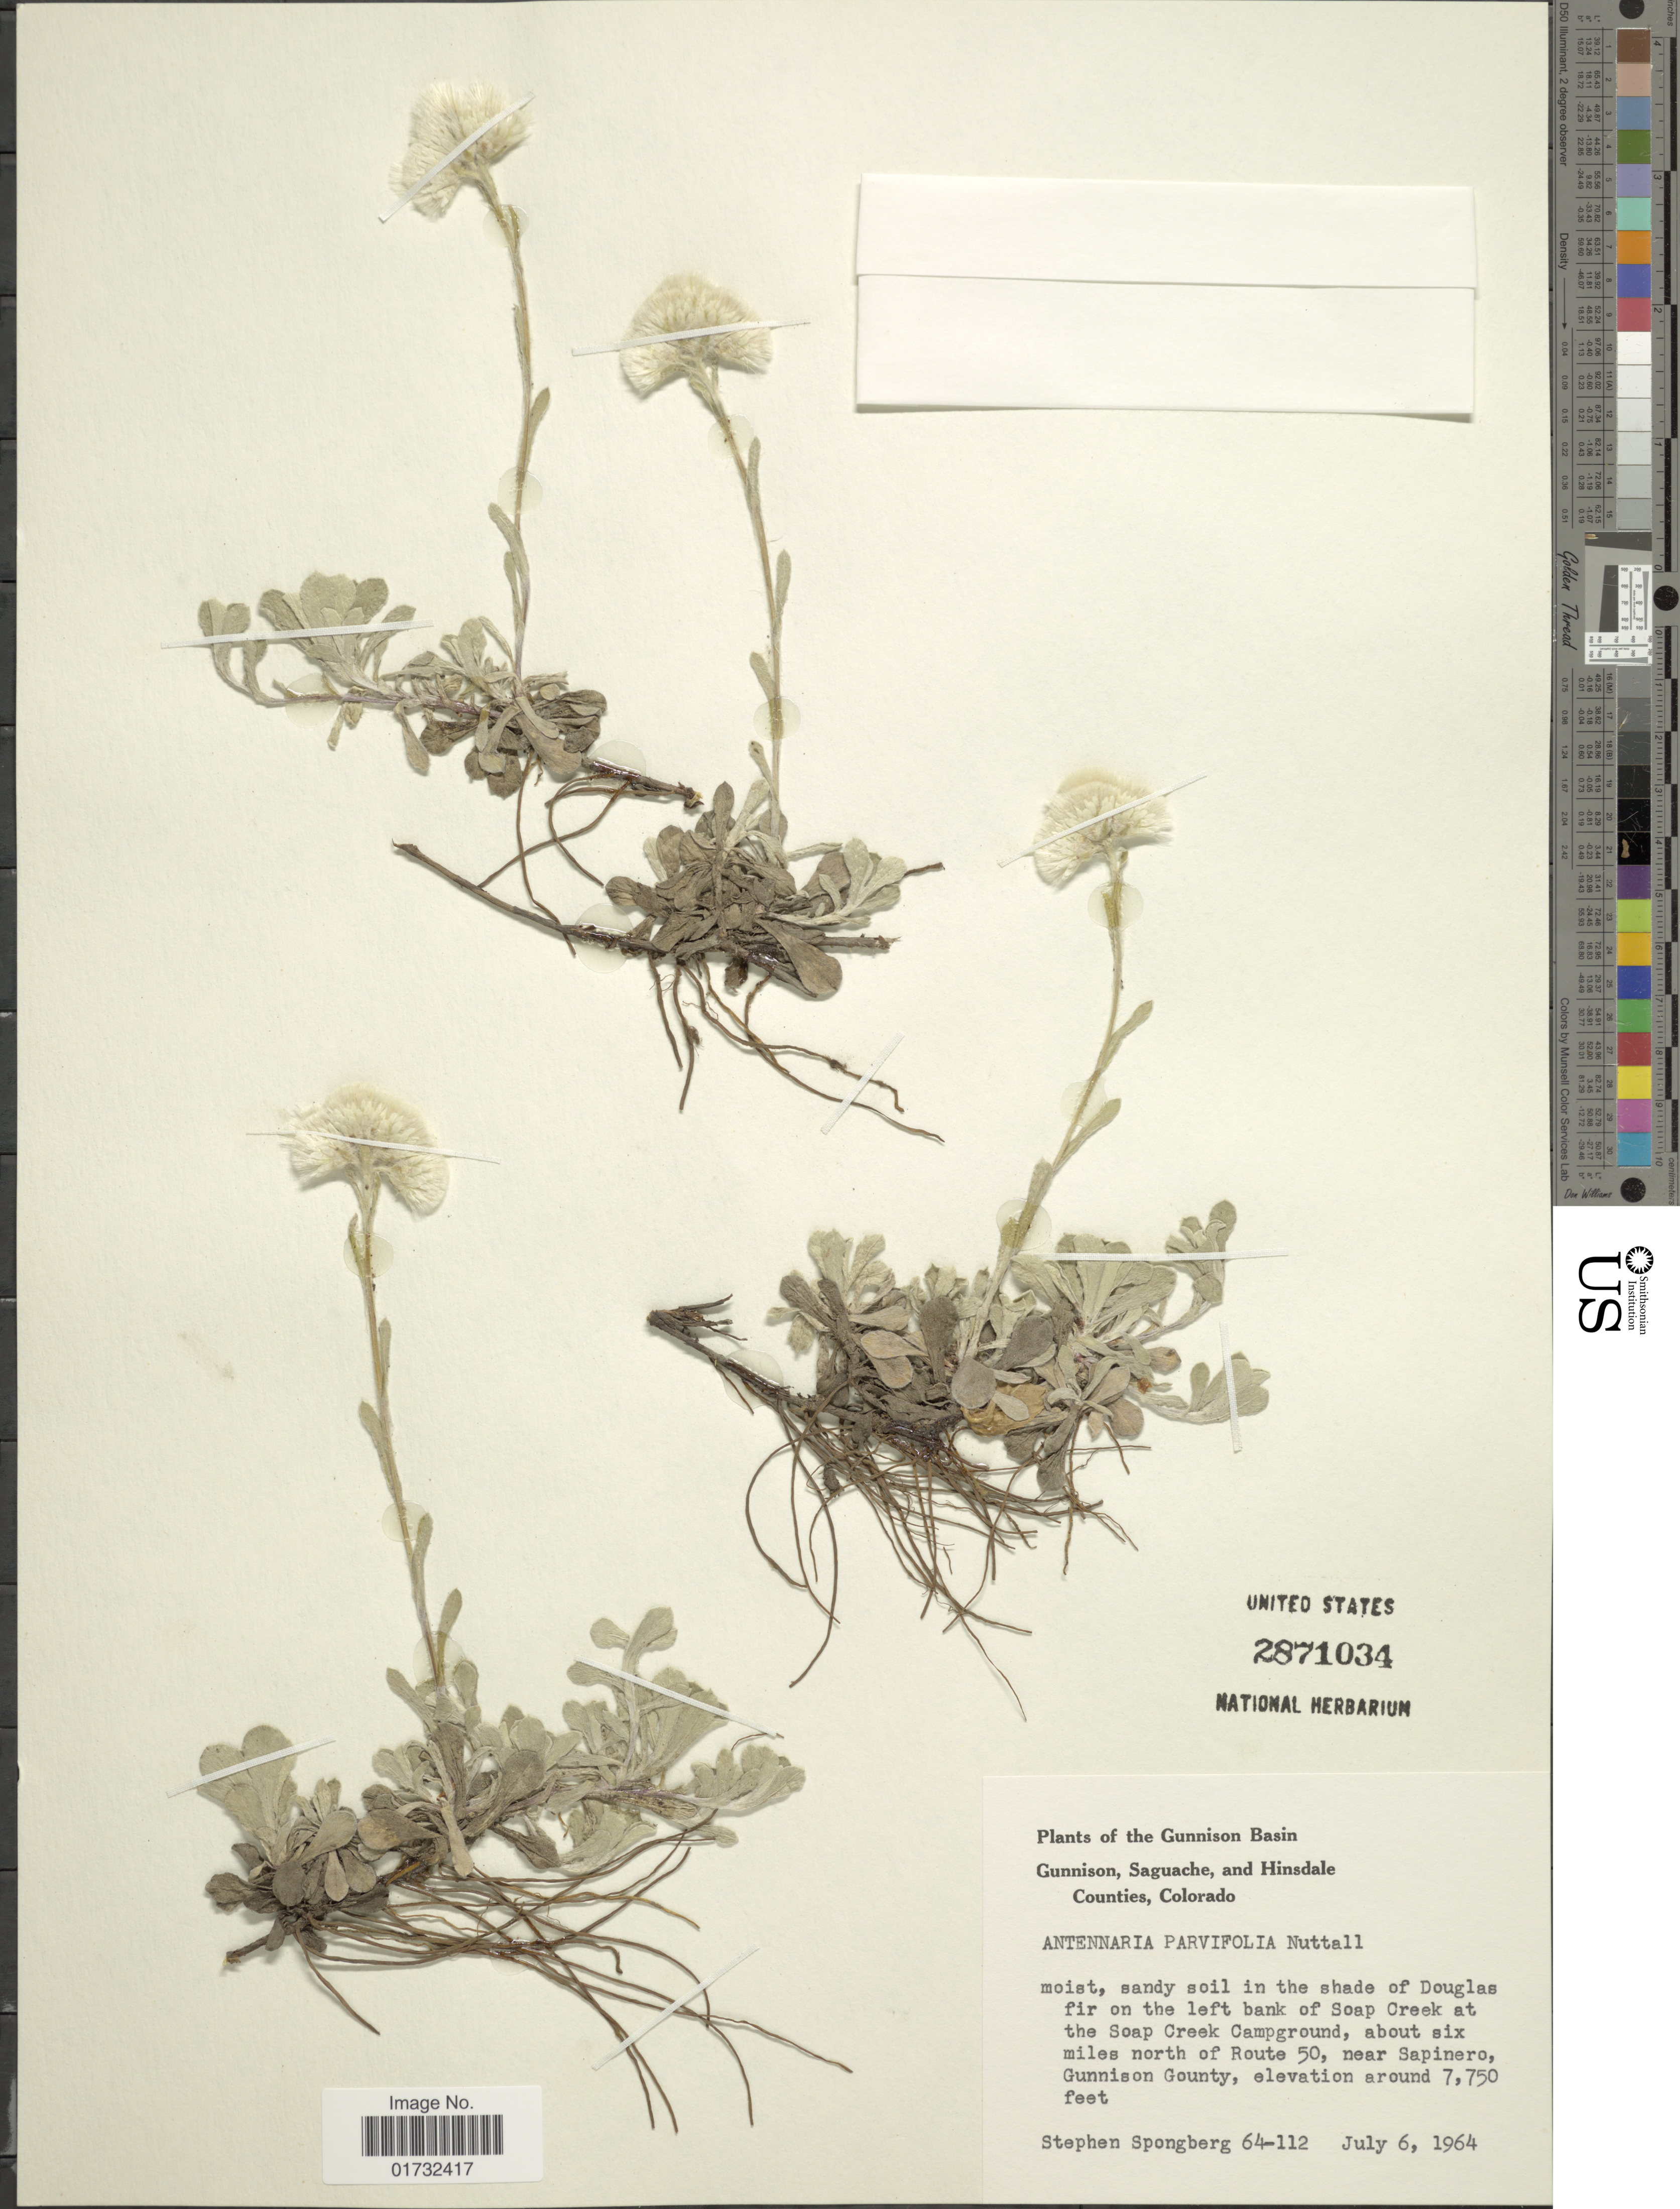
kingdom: Plantae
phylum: Tracheophyta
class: Magnoliopsida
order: Asterales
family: Asteraceae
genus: Antennaria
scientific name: Antennaria parvifolia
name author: Nutt.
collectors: S. A.Spongberg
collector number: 64-112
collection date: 1964-07-06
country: United States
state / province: Colorado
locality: Gunnison Basin. Douglas fir on the left bank of Soap Creek at the Soap Creek Campground, about six miles north of Route 50, near Sapinero, Gunnison County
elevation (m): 2362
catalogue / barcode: US 2871034